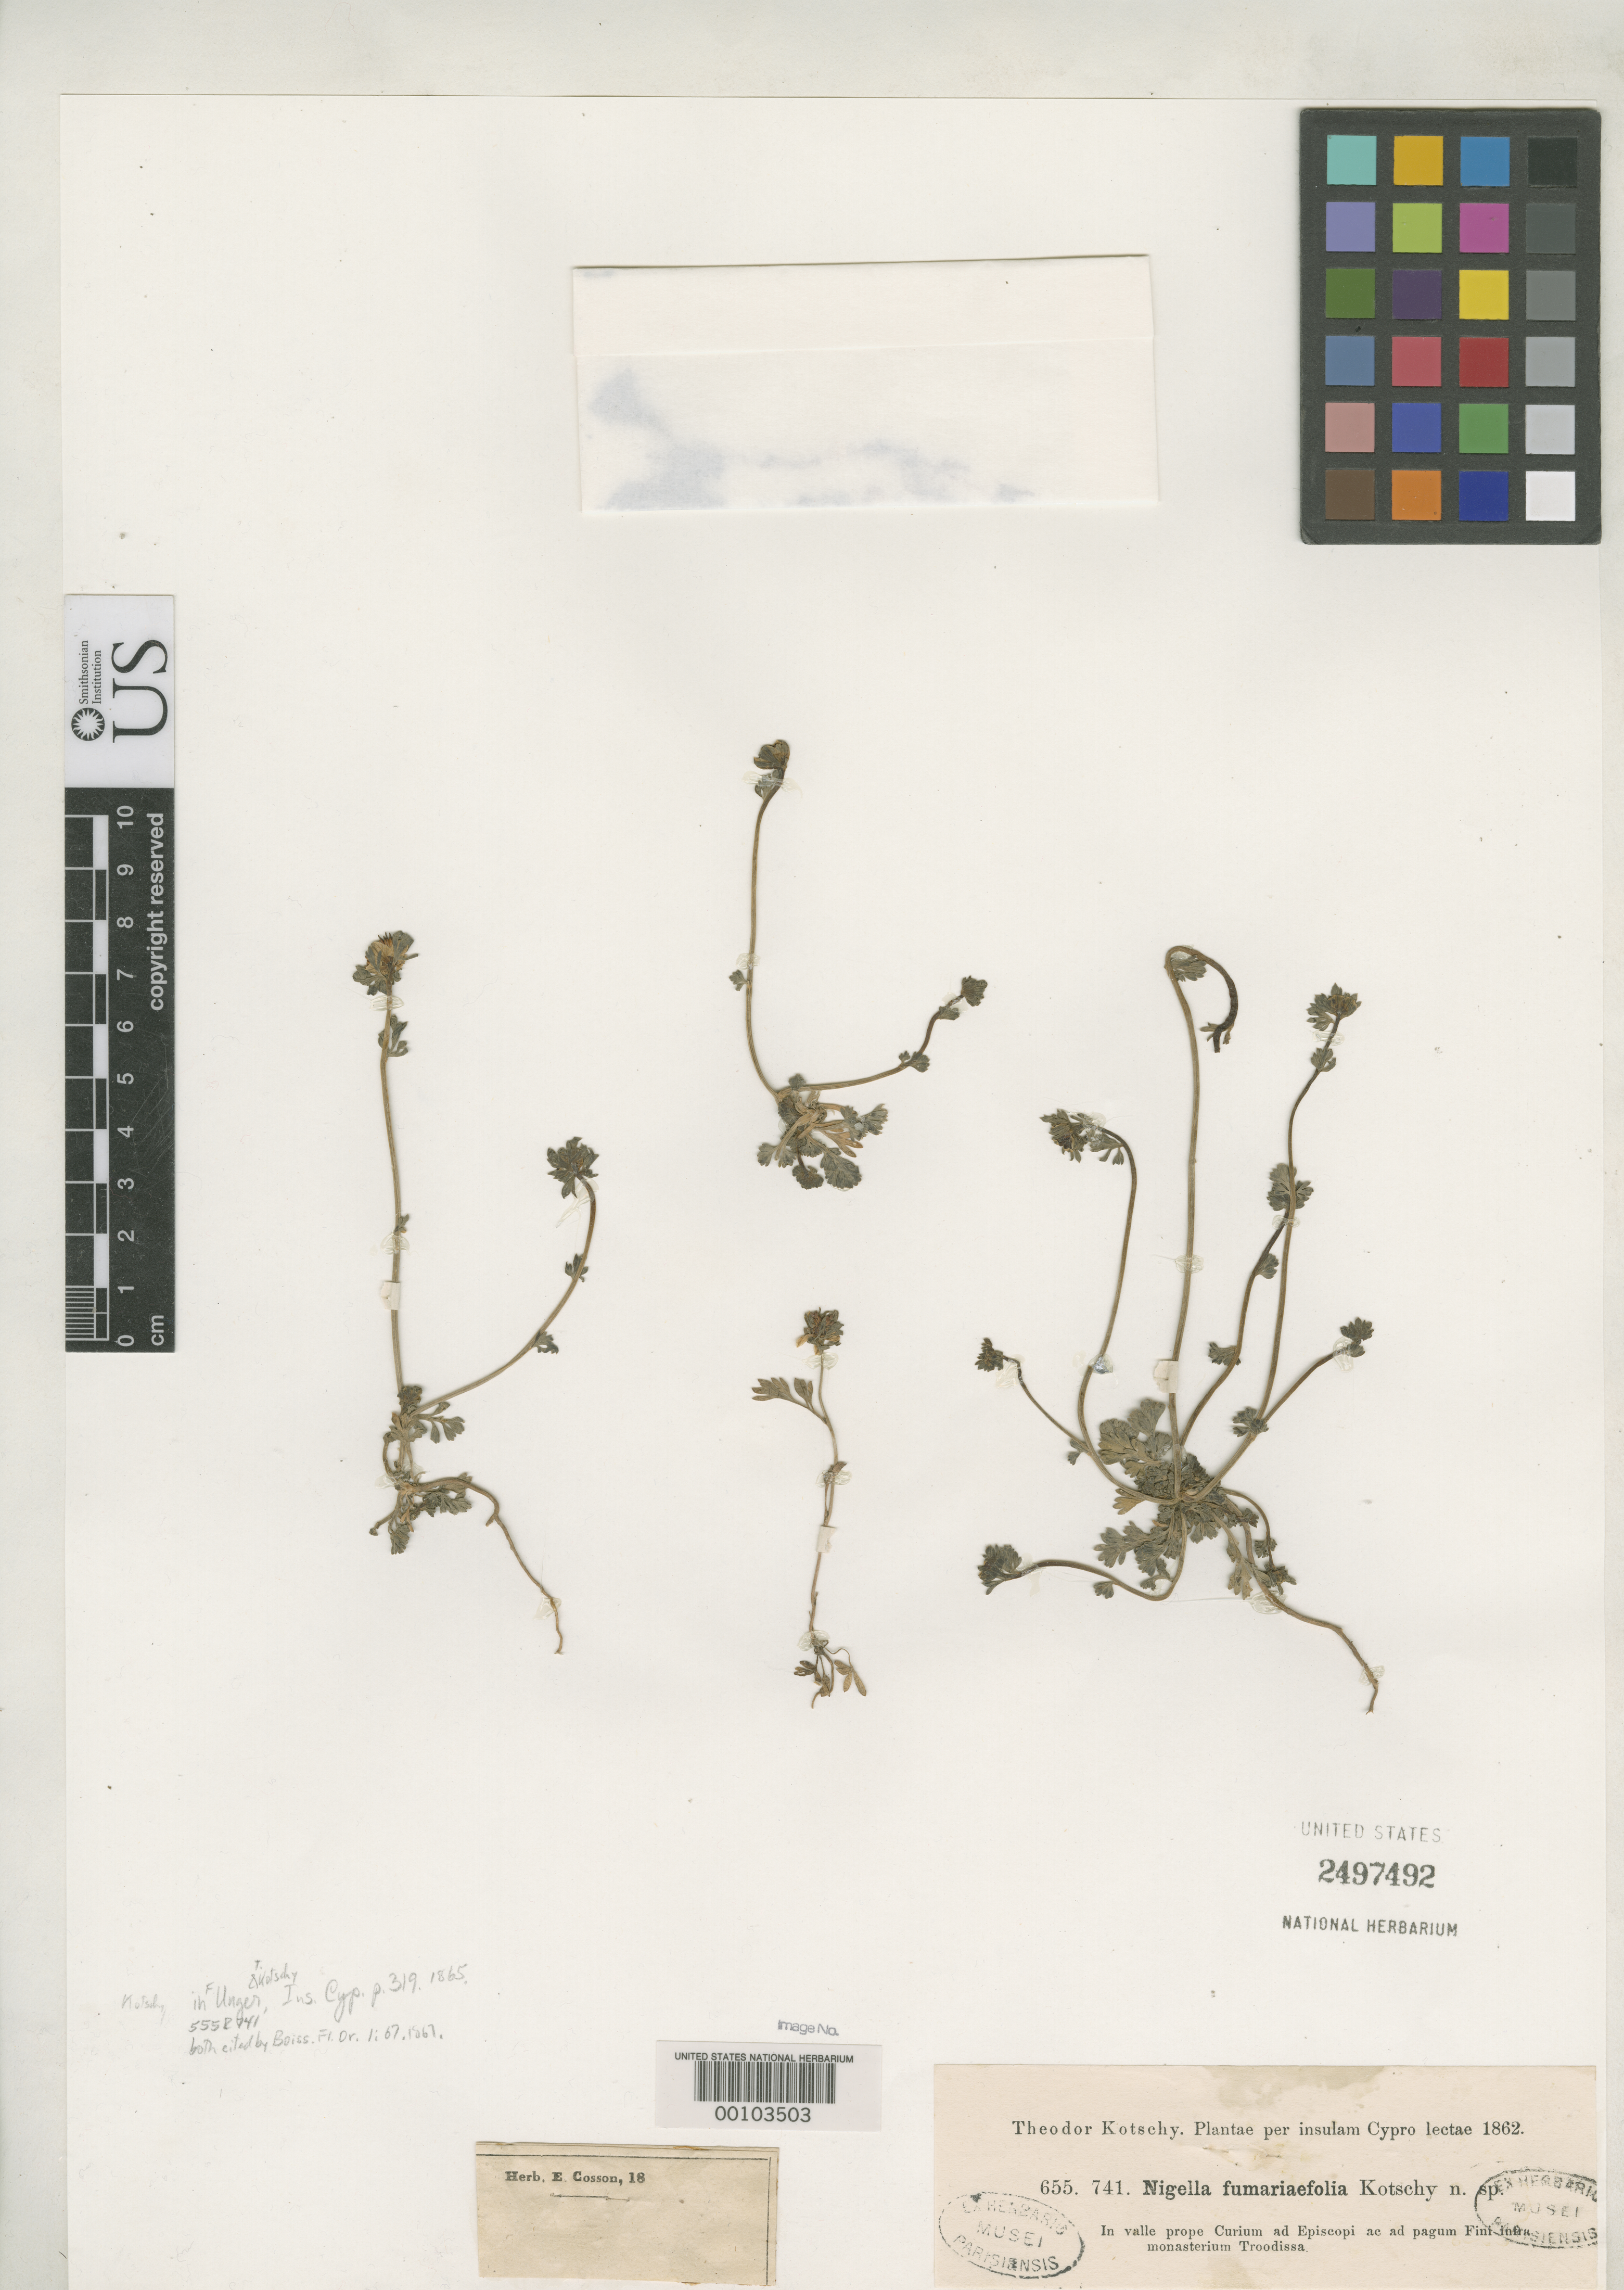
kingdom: Plantae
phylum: Tracheophyta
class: Magnoliopsida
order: Ranunculales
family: Ranunculaceae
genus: Nigella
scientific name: Nigella fumariaefola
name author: Kotschy in Unger & Kotschy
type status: Syntype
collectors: K. G. Kotschy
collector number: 741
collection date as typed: May 1862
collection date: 1862-05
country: Cyprus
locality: Valley near Curium below Monastery Troodissa.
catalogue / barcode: US 2497492